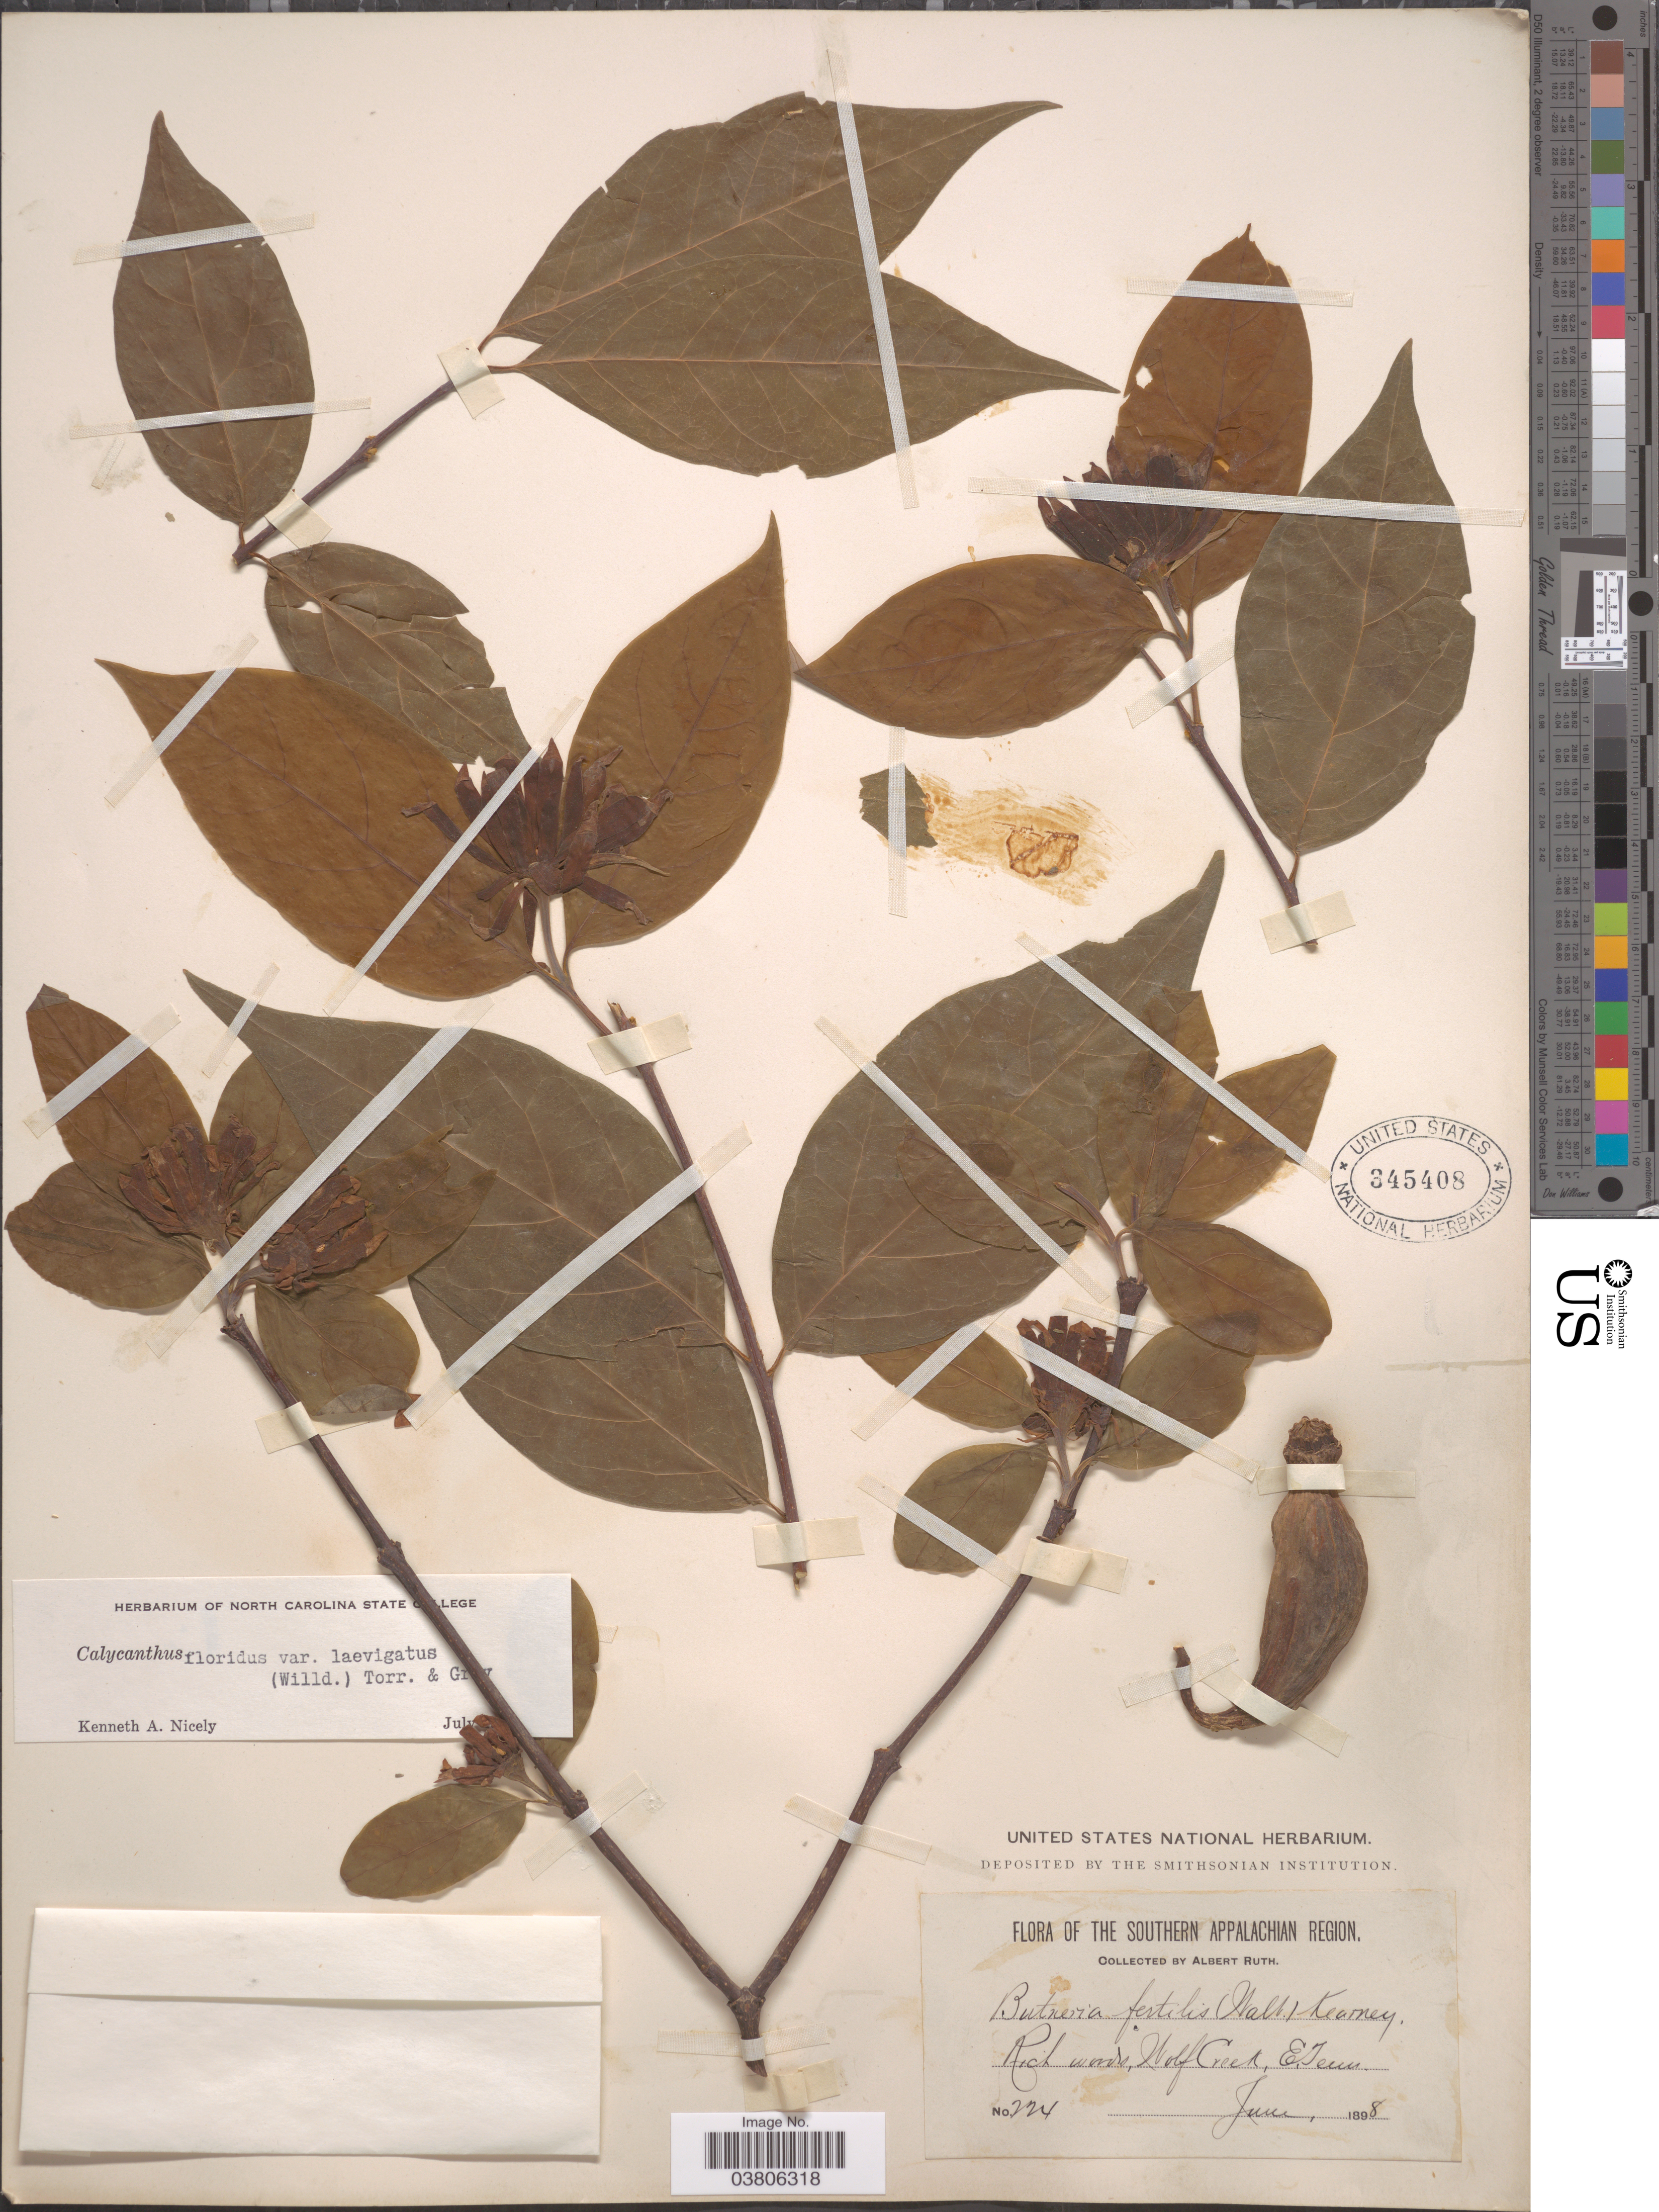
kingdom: Plantae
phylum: Tracheophyta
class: Magnoliopsida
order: Laurales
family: Calycanthaceae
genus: Calycanthus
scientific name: Calycanthus floridus var. laevigatus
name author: (Willd.) Torr. & A. Gray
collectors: A. Ruth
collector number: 224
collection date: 1898-06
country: United States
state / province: Tennessee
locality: The Southern Appalachian Region. Rich woods, wolf Creek, E. Tenn.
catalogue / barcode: US 345408